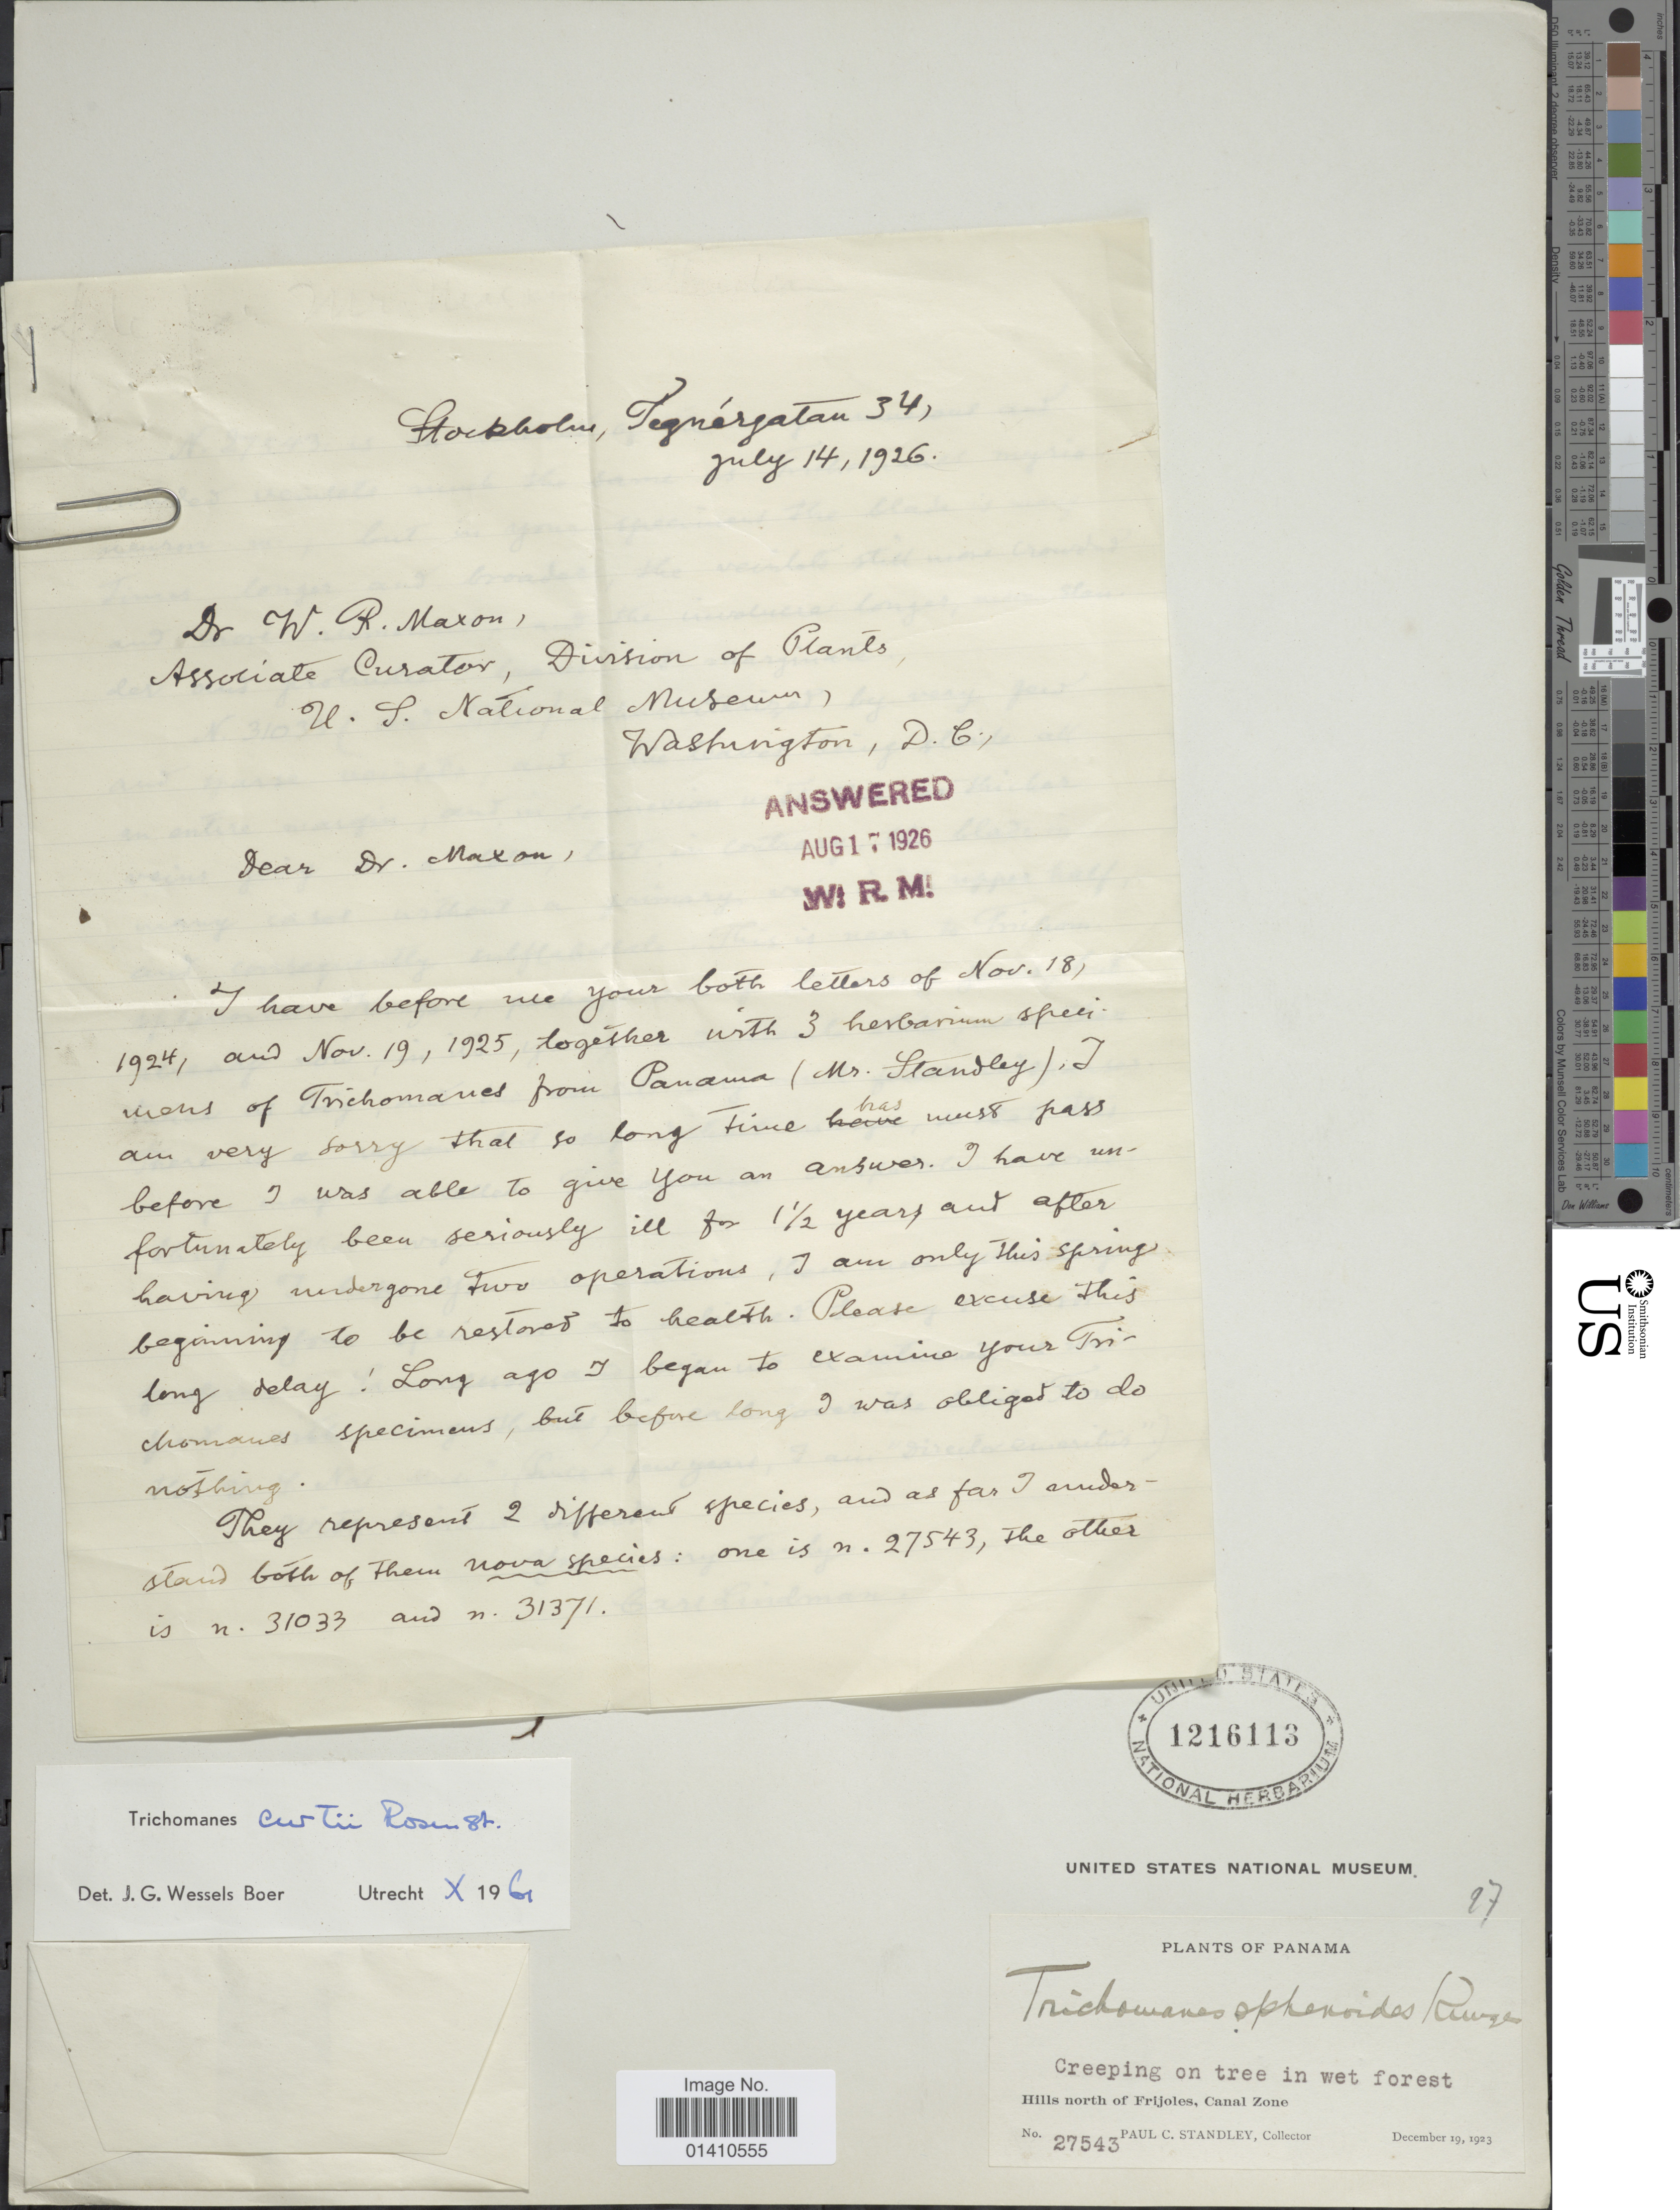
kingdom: Plantae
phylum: Tracheophyta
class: Polypodiopsida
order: Hymenophyllales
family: Hymenophyllaceae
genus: Didymoglossum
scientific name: Didymoglossum curtii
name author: (Rosenst.) Pic. Serm.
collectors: P. C. Standley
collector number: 27543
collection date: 1923-12-19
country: Panama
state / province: Colón / Panamá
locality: Hills north of Frijoles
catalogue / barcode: US 1216113